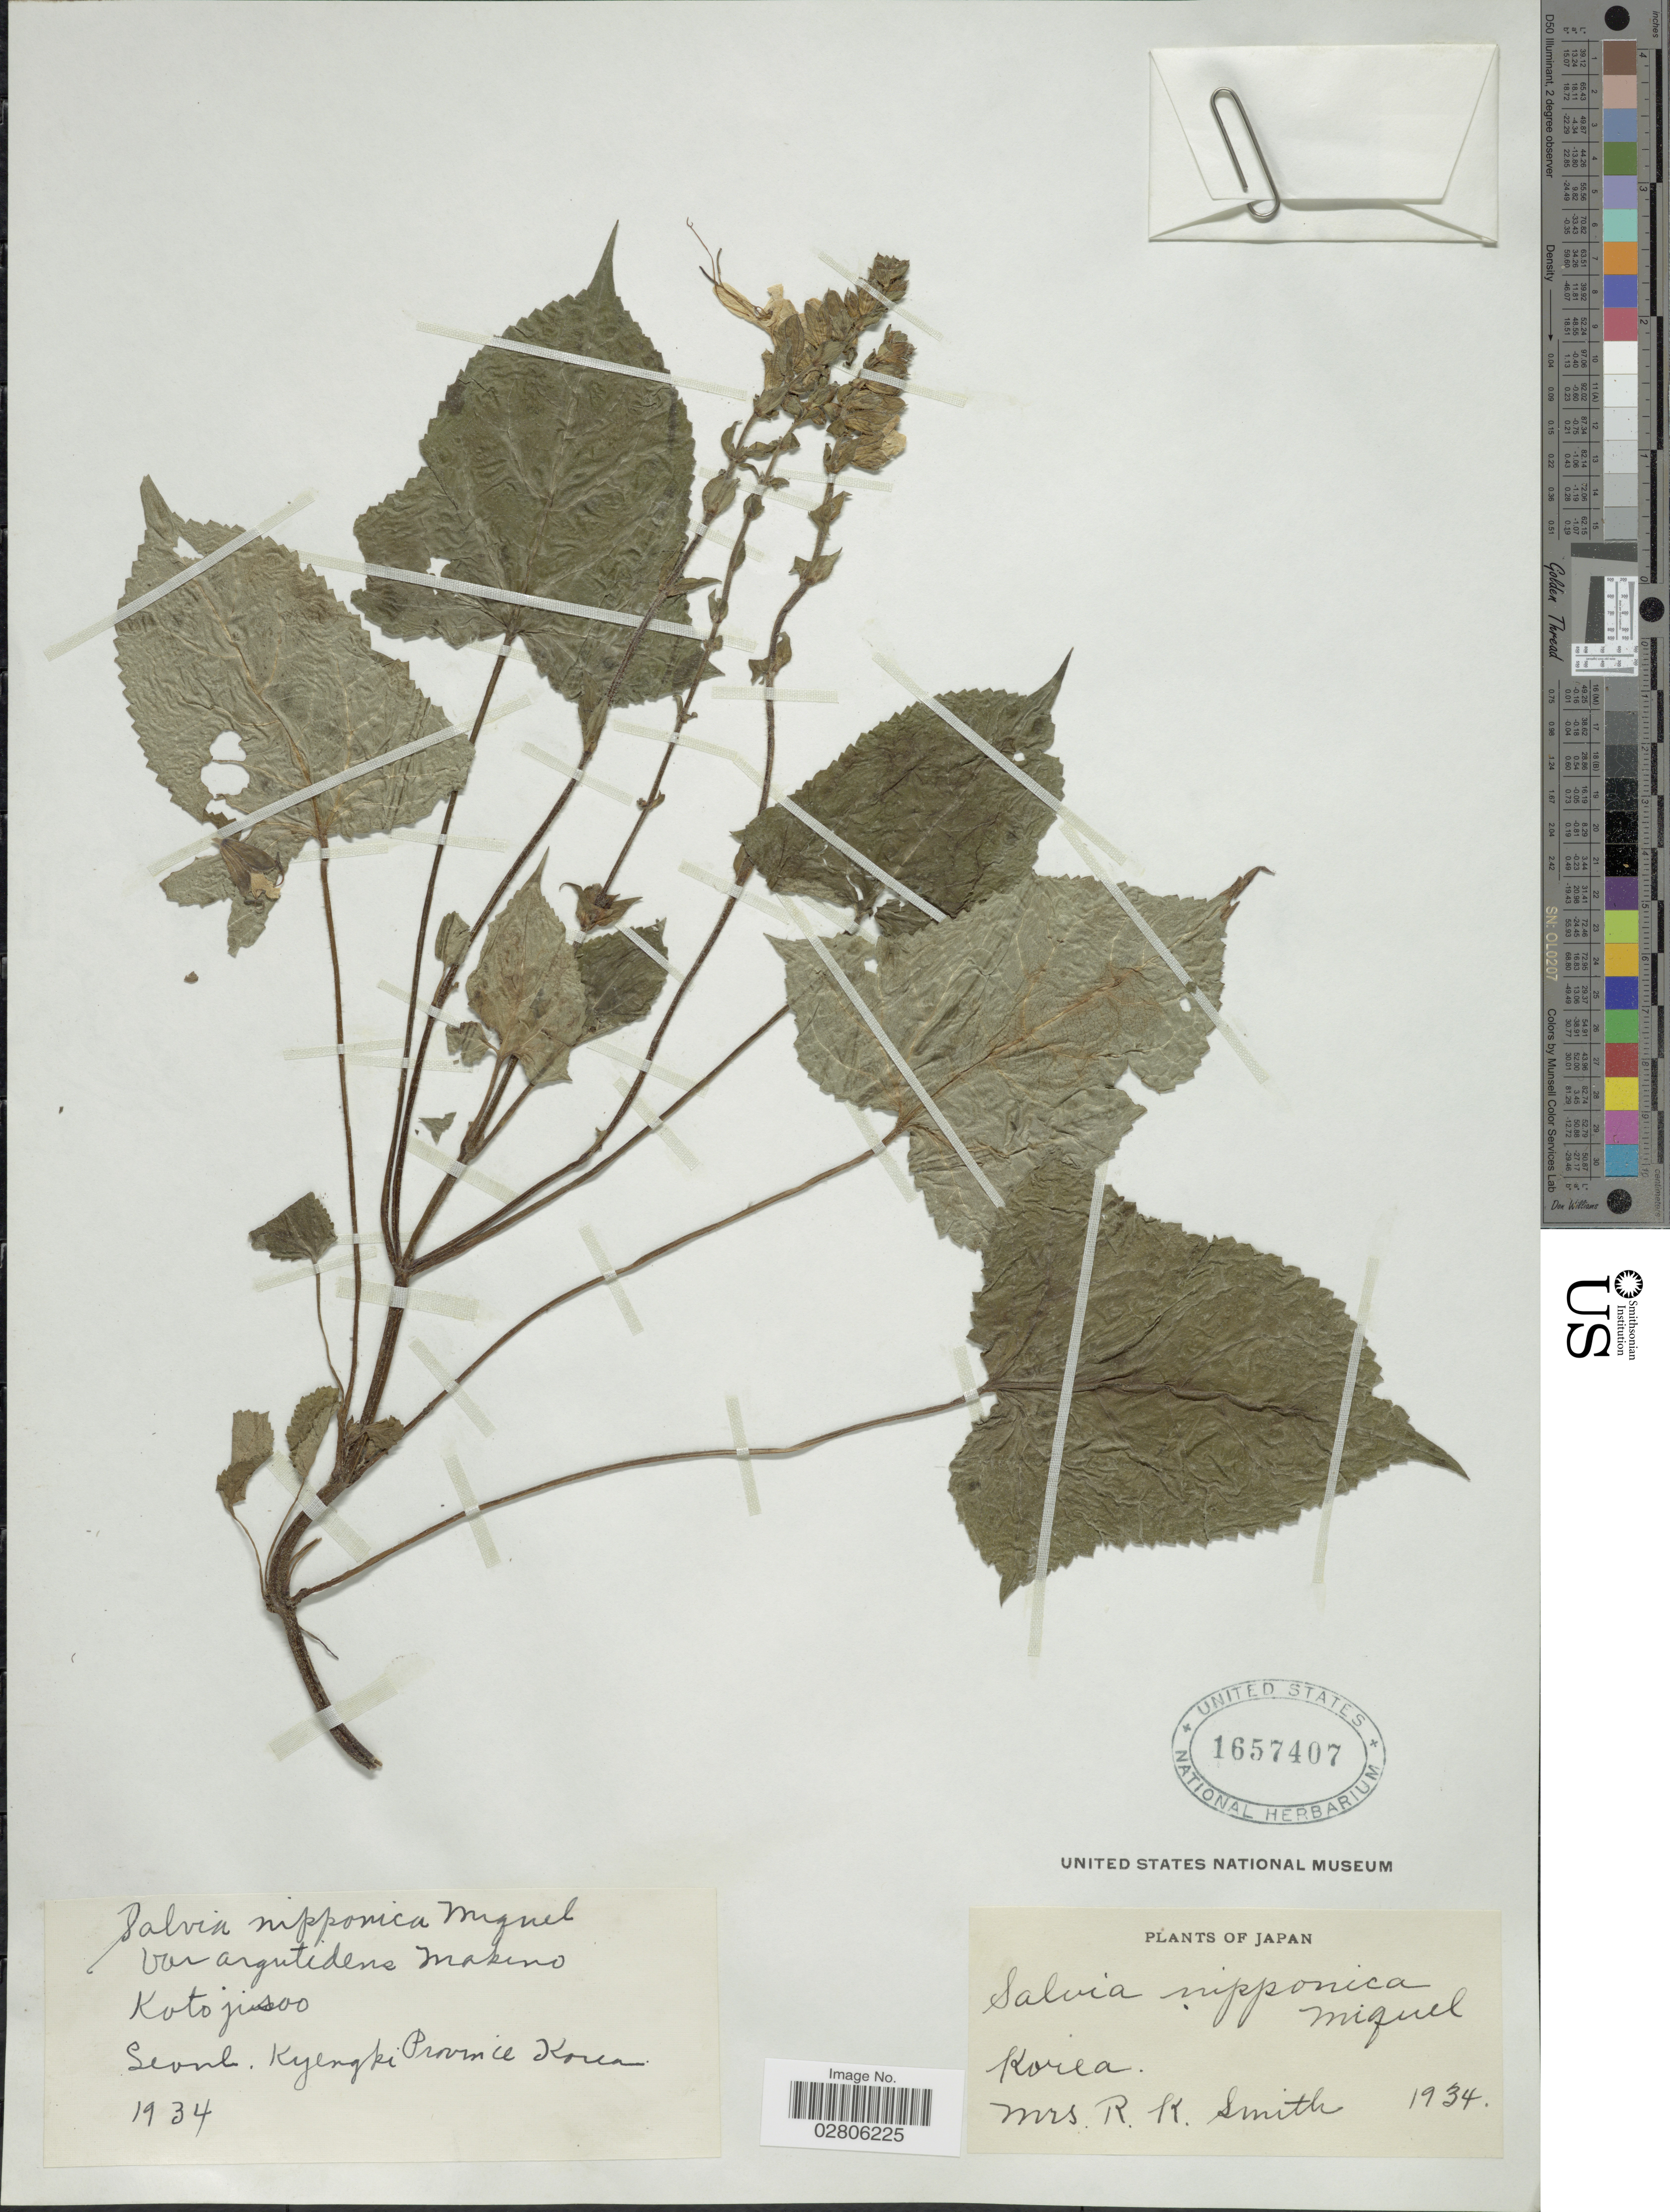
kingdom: Plantae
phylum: Tracheophyta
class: Magnoliopsida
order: Lamiales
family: Lamiaceae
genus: Salvia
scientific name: Salvia nipponica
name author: Miq.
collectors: R. Smith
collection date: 1934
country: South Korea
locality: Seoul, Kyengki Province, Korea.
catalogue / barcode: US 1657407